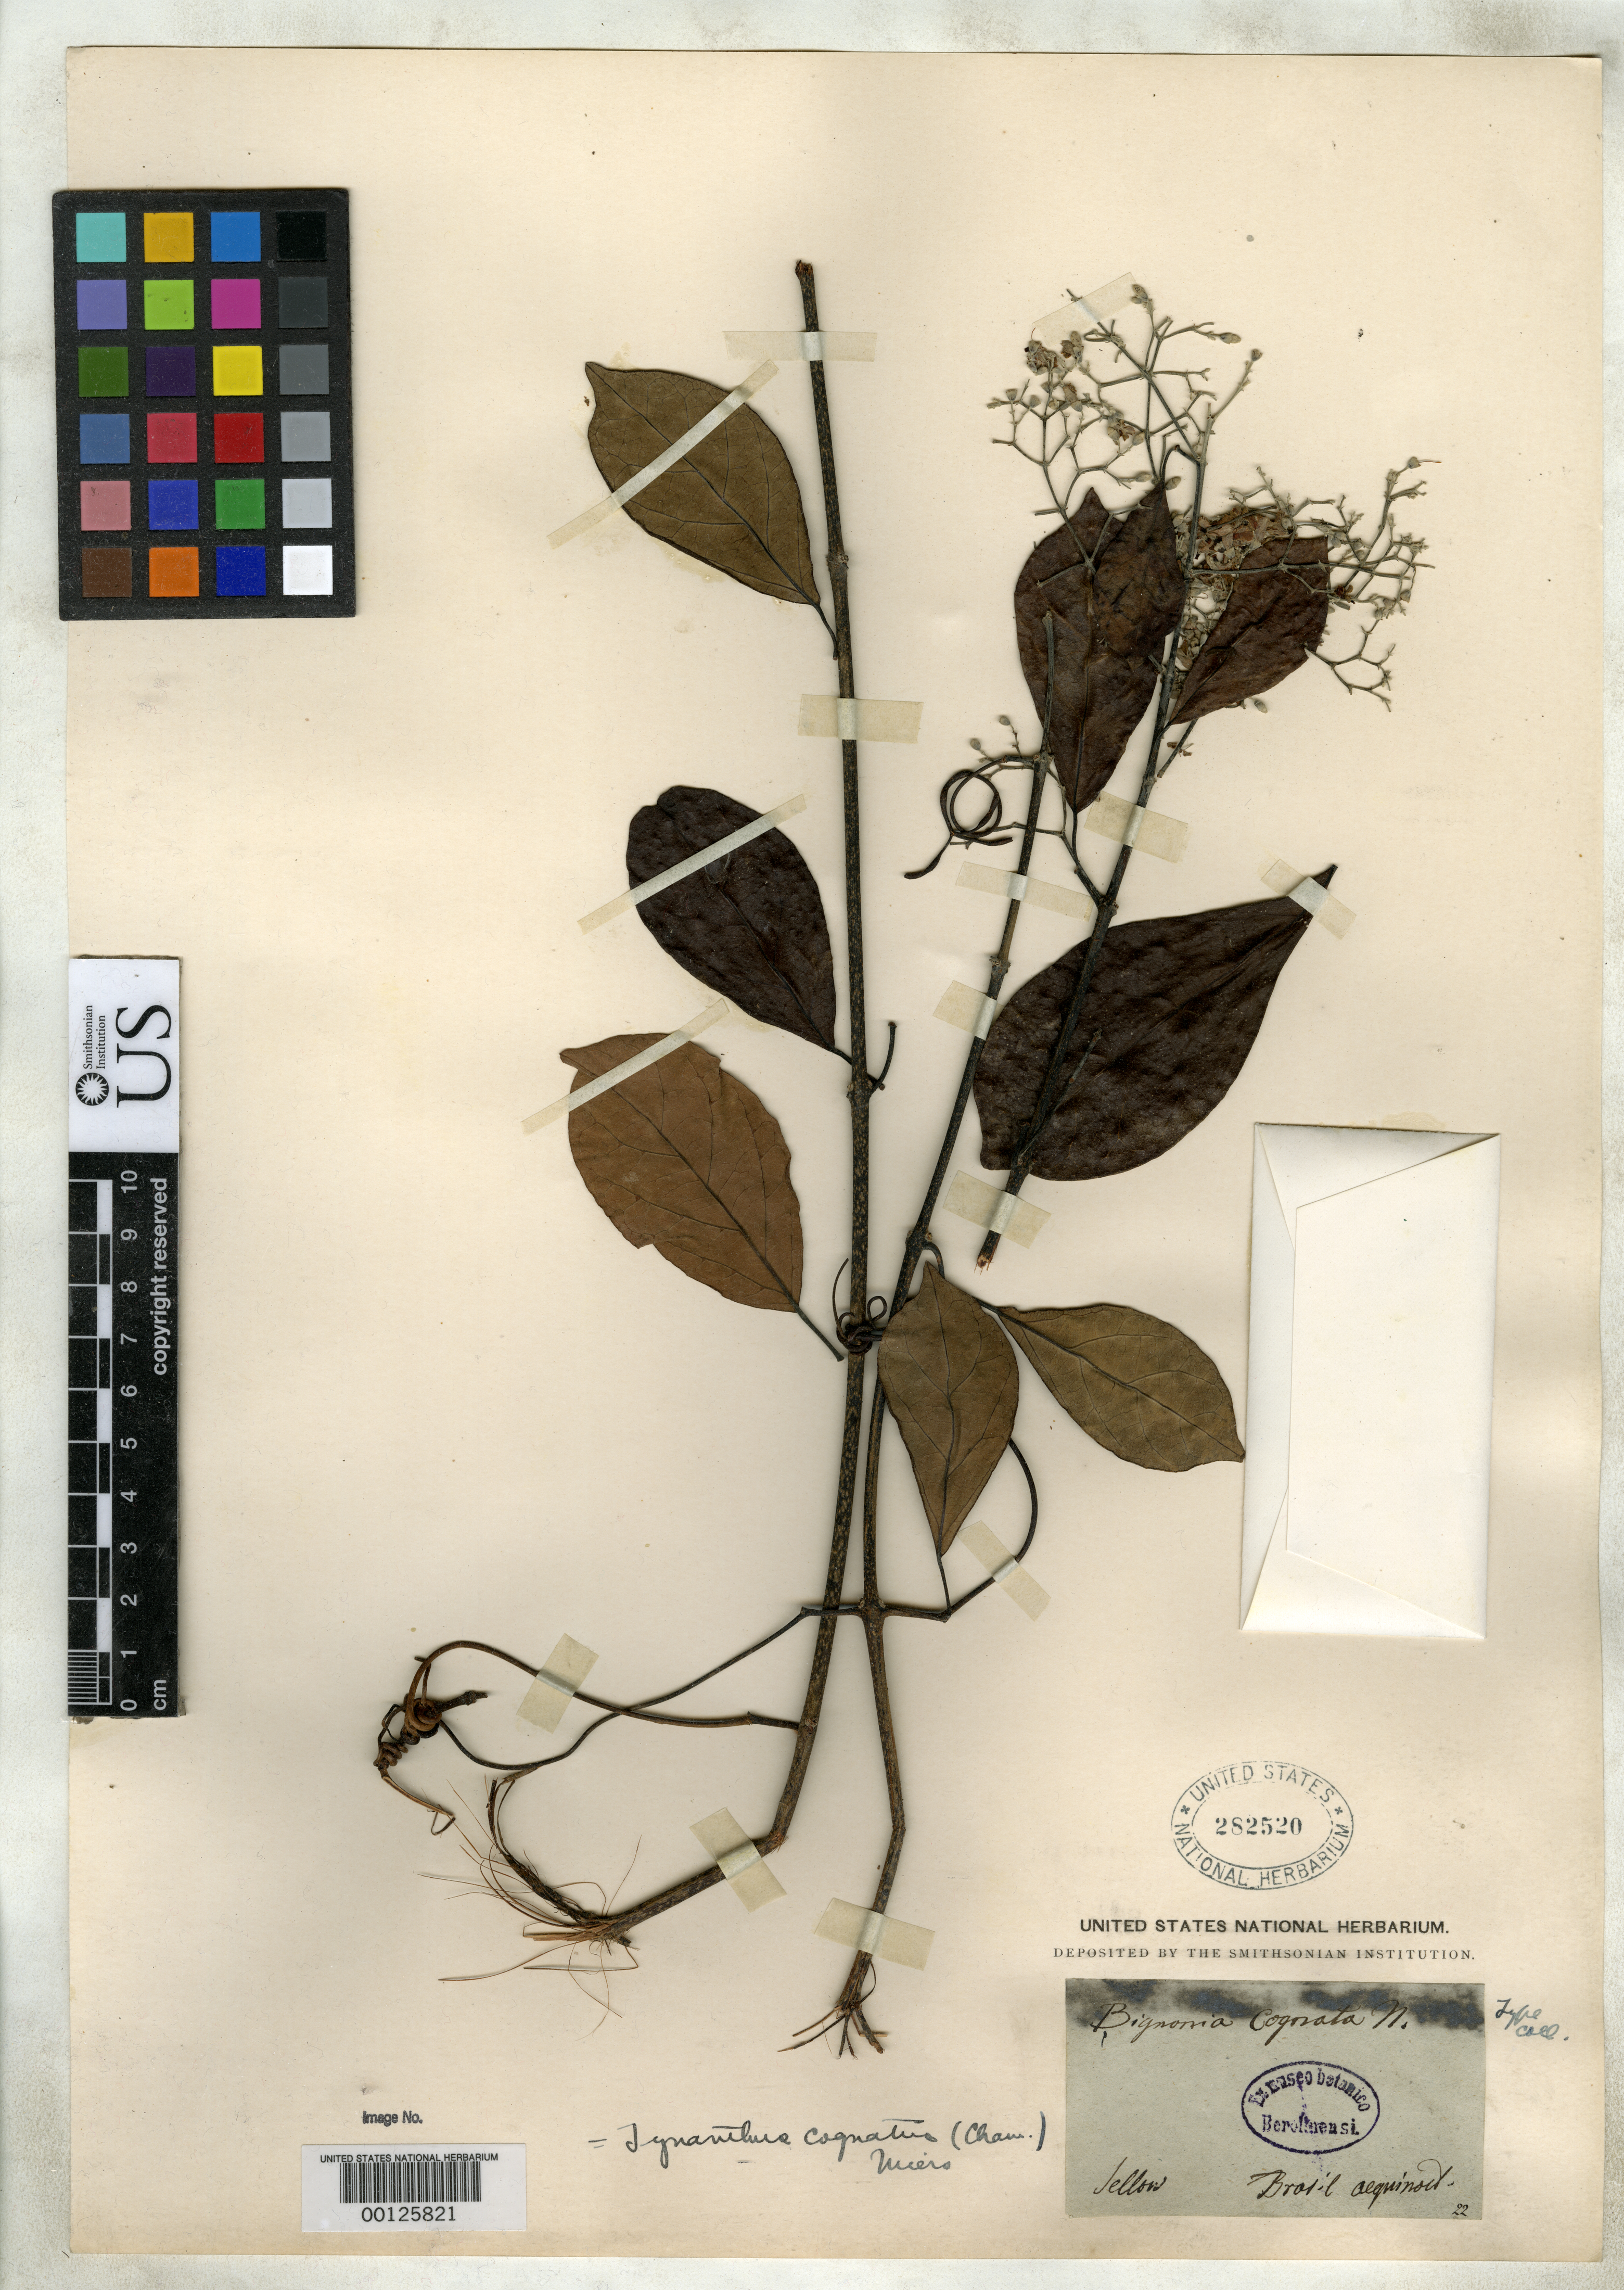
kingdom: Plantae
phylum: Tracheophyta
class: Magnoliopsida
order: Lamiales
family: Bignoniaceae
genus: Bignonia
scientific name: Bignonia cognata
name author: Cham.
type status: Type Collection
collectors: F. Sellow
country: Brazil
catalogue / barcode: US 282520